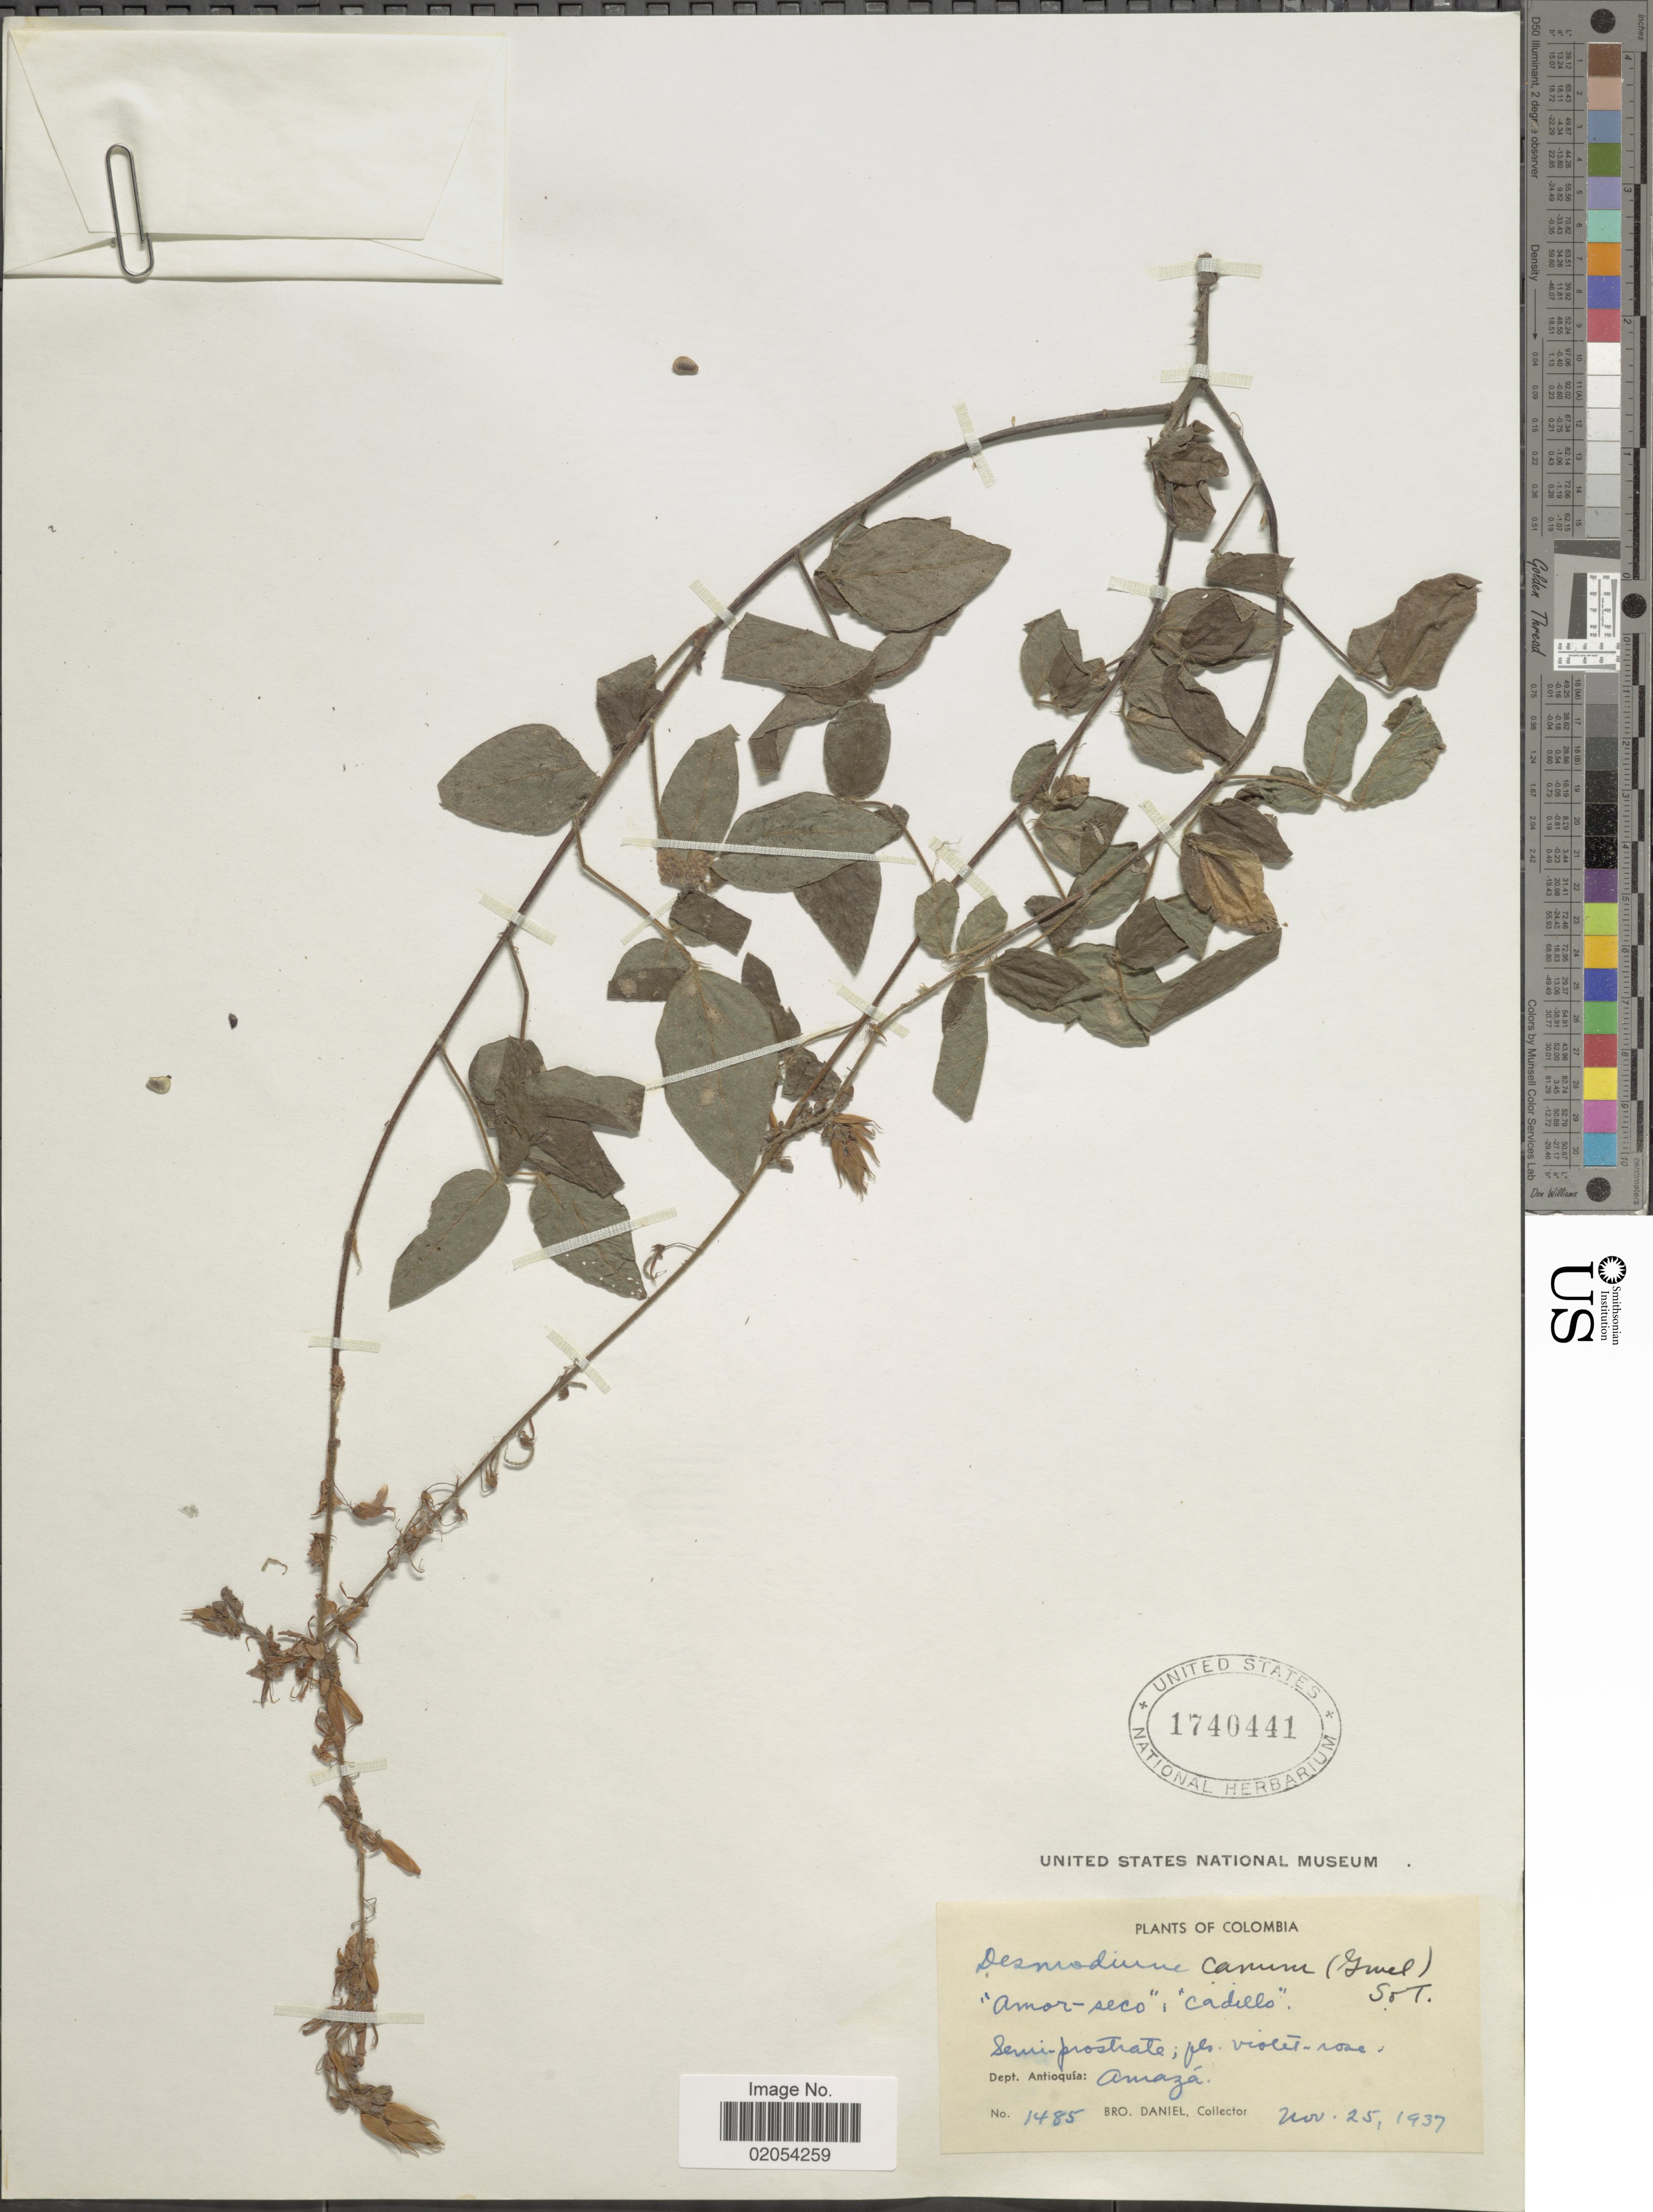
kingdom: Plantae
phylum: Tracheophyta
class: Magnoliopsida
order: Fabales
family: Fabaceae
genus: Desmodium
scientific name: Desmodium sp.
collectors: Bro. Daniel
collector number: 1485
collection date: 1937-11-25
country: Colombia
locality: Semi-prostrate, Dept. Antioquia: Amaza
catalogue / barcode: US 1740441